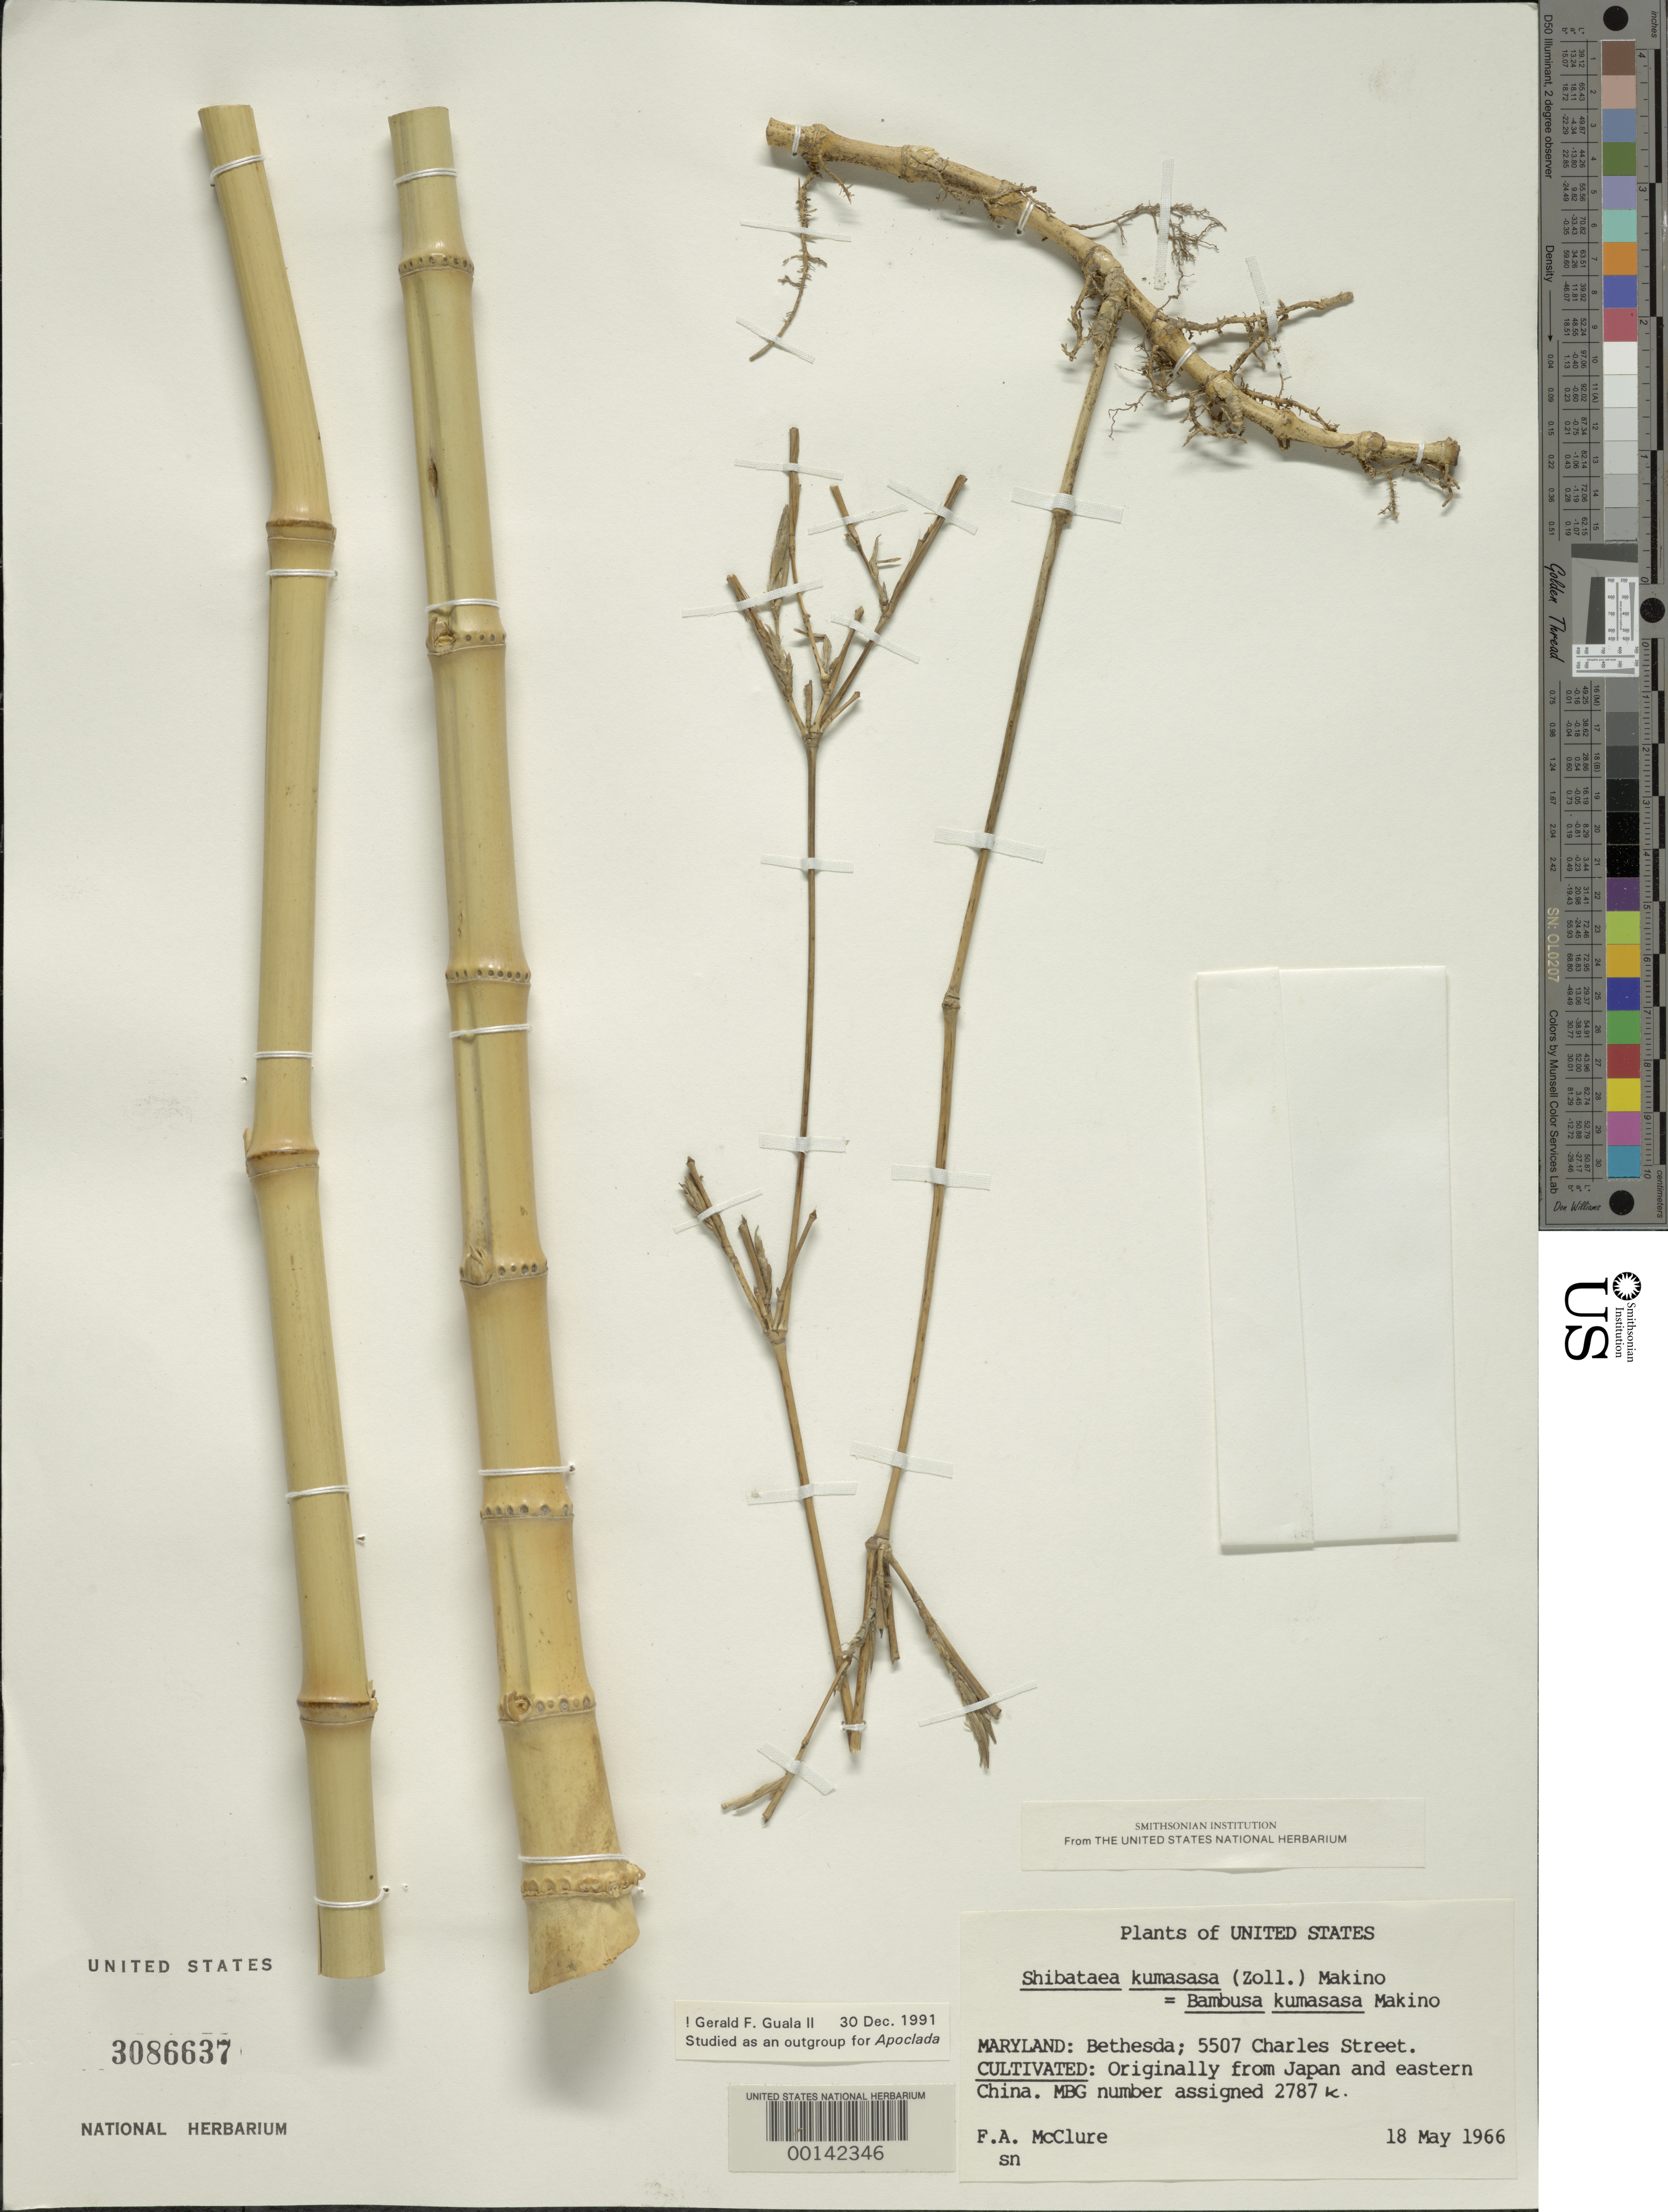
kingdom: Plantae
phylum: Tracheophyta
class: Liliopsida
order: Poales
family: Poaceae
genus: Shibataea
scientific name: Shibataea kumasasa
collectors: F. A. McClure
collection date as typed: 18 May 1966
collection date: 1966-05-18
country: United States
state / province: Maryland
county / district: Montgomery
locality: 5507 Charles Street, Bethesda (McClure's garden)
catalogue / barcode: US 3086637